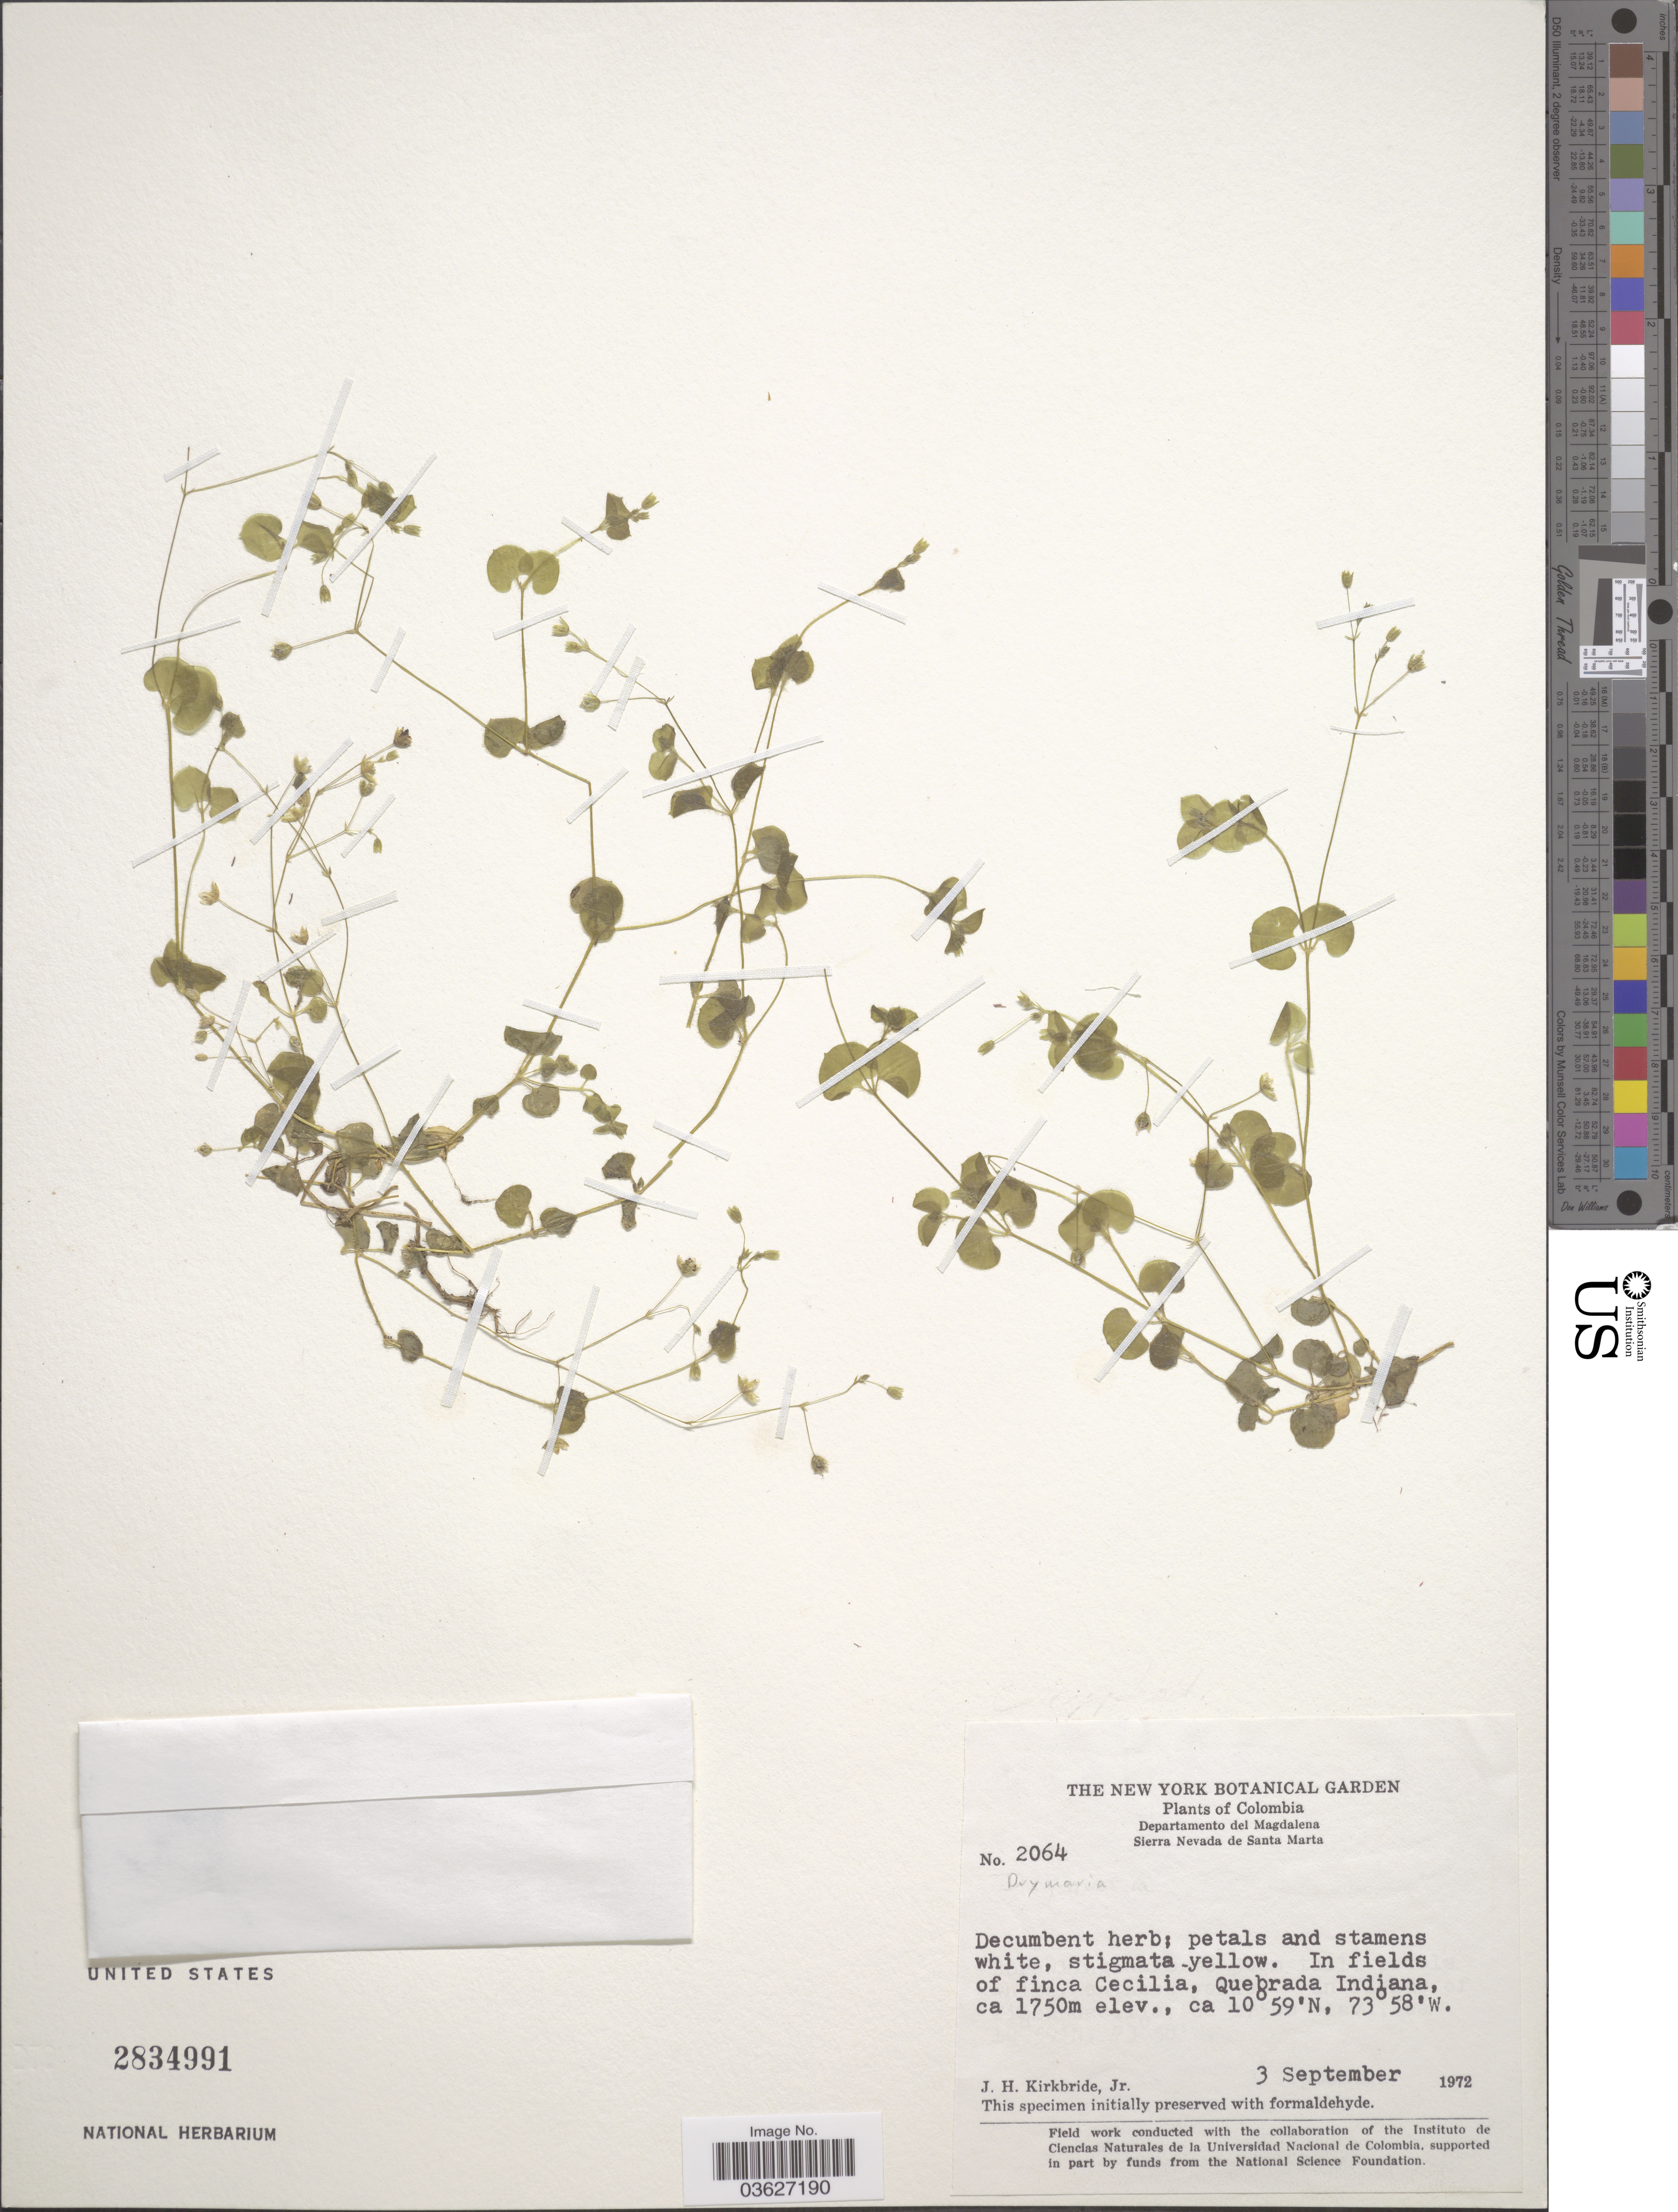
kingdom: Plantae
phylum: Tracheophyta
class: Magnoliopsida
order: Caryophyllales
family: Caryophyllaceae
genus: Drymaria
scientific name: Drymaria sp.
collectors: J. H. Kirkbride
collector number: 2064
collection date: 1972-09-03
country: Colombia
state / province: Magdalena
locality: Departamento del Magdalena. Sierra Nevada de Santa Marta. In fields of finca Cecilia, Quebrada Indiana.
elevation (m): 1750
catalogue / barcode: US 2834991